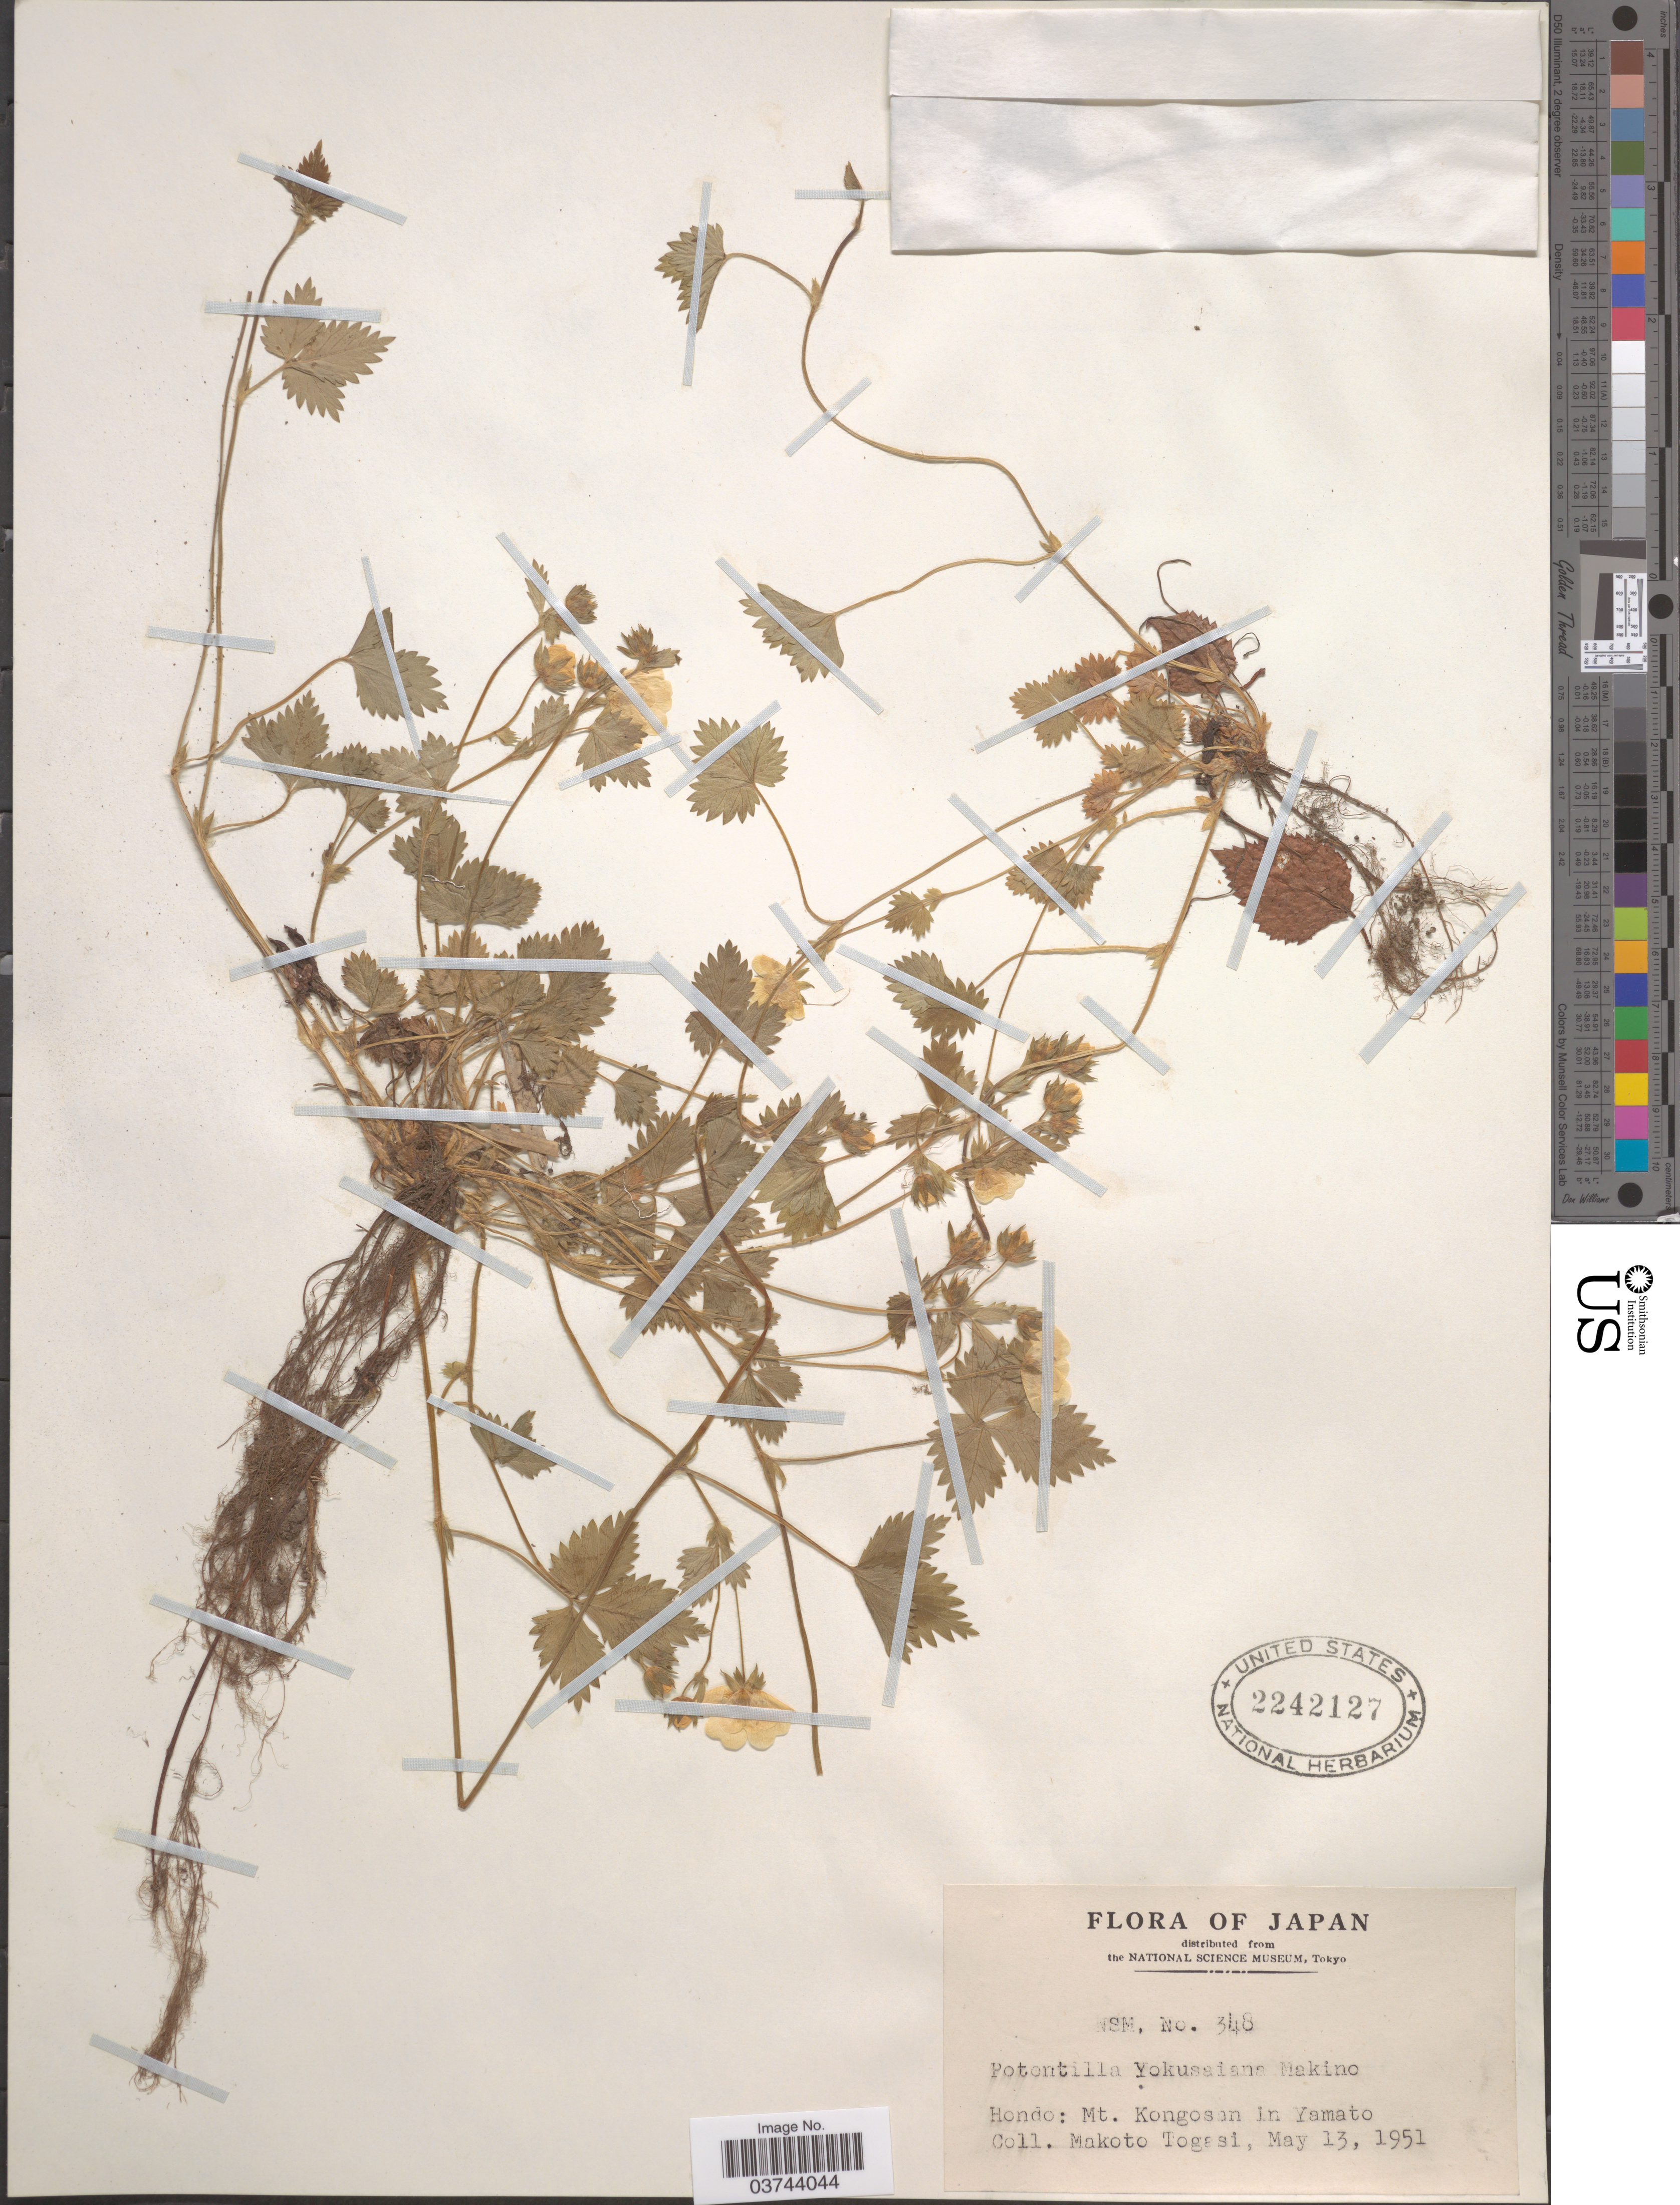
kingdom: Plantae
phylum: Tracheophyta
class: Magnoliopsida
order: Rosales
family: Rosaceae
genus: Potentilla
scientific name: Potentilla yokusaiana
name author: Makino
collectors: M. Togasi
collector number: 348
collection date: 1951-05-13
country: Japan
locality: Hondo: Mt. Kongosan in Yamato.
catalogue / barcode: US 2242127